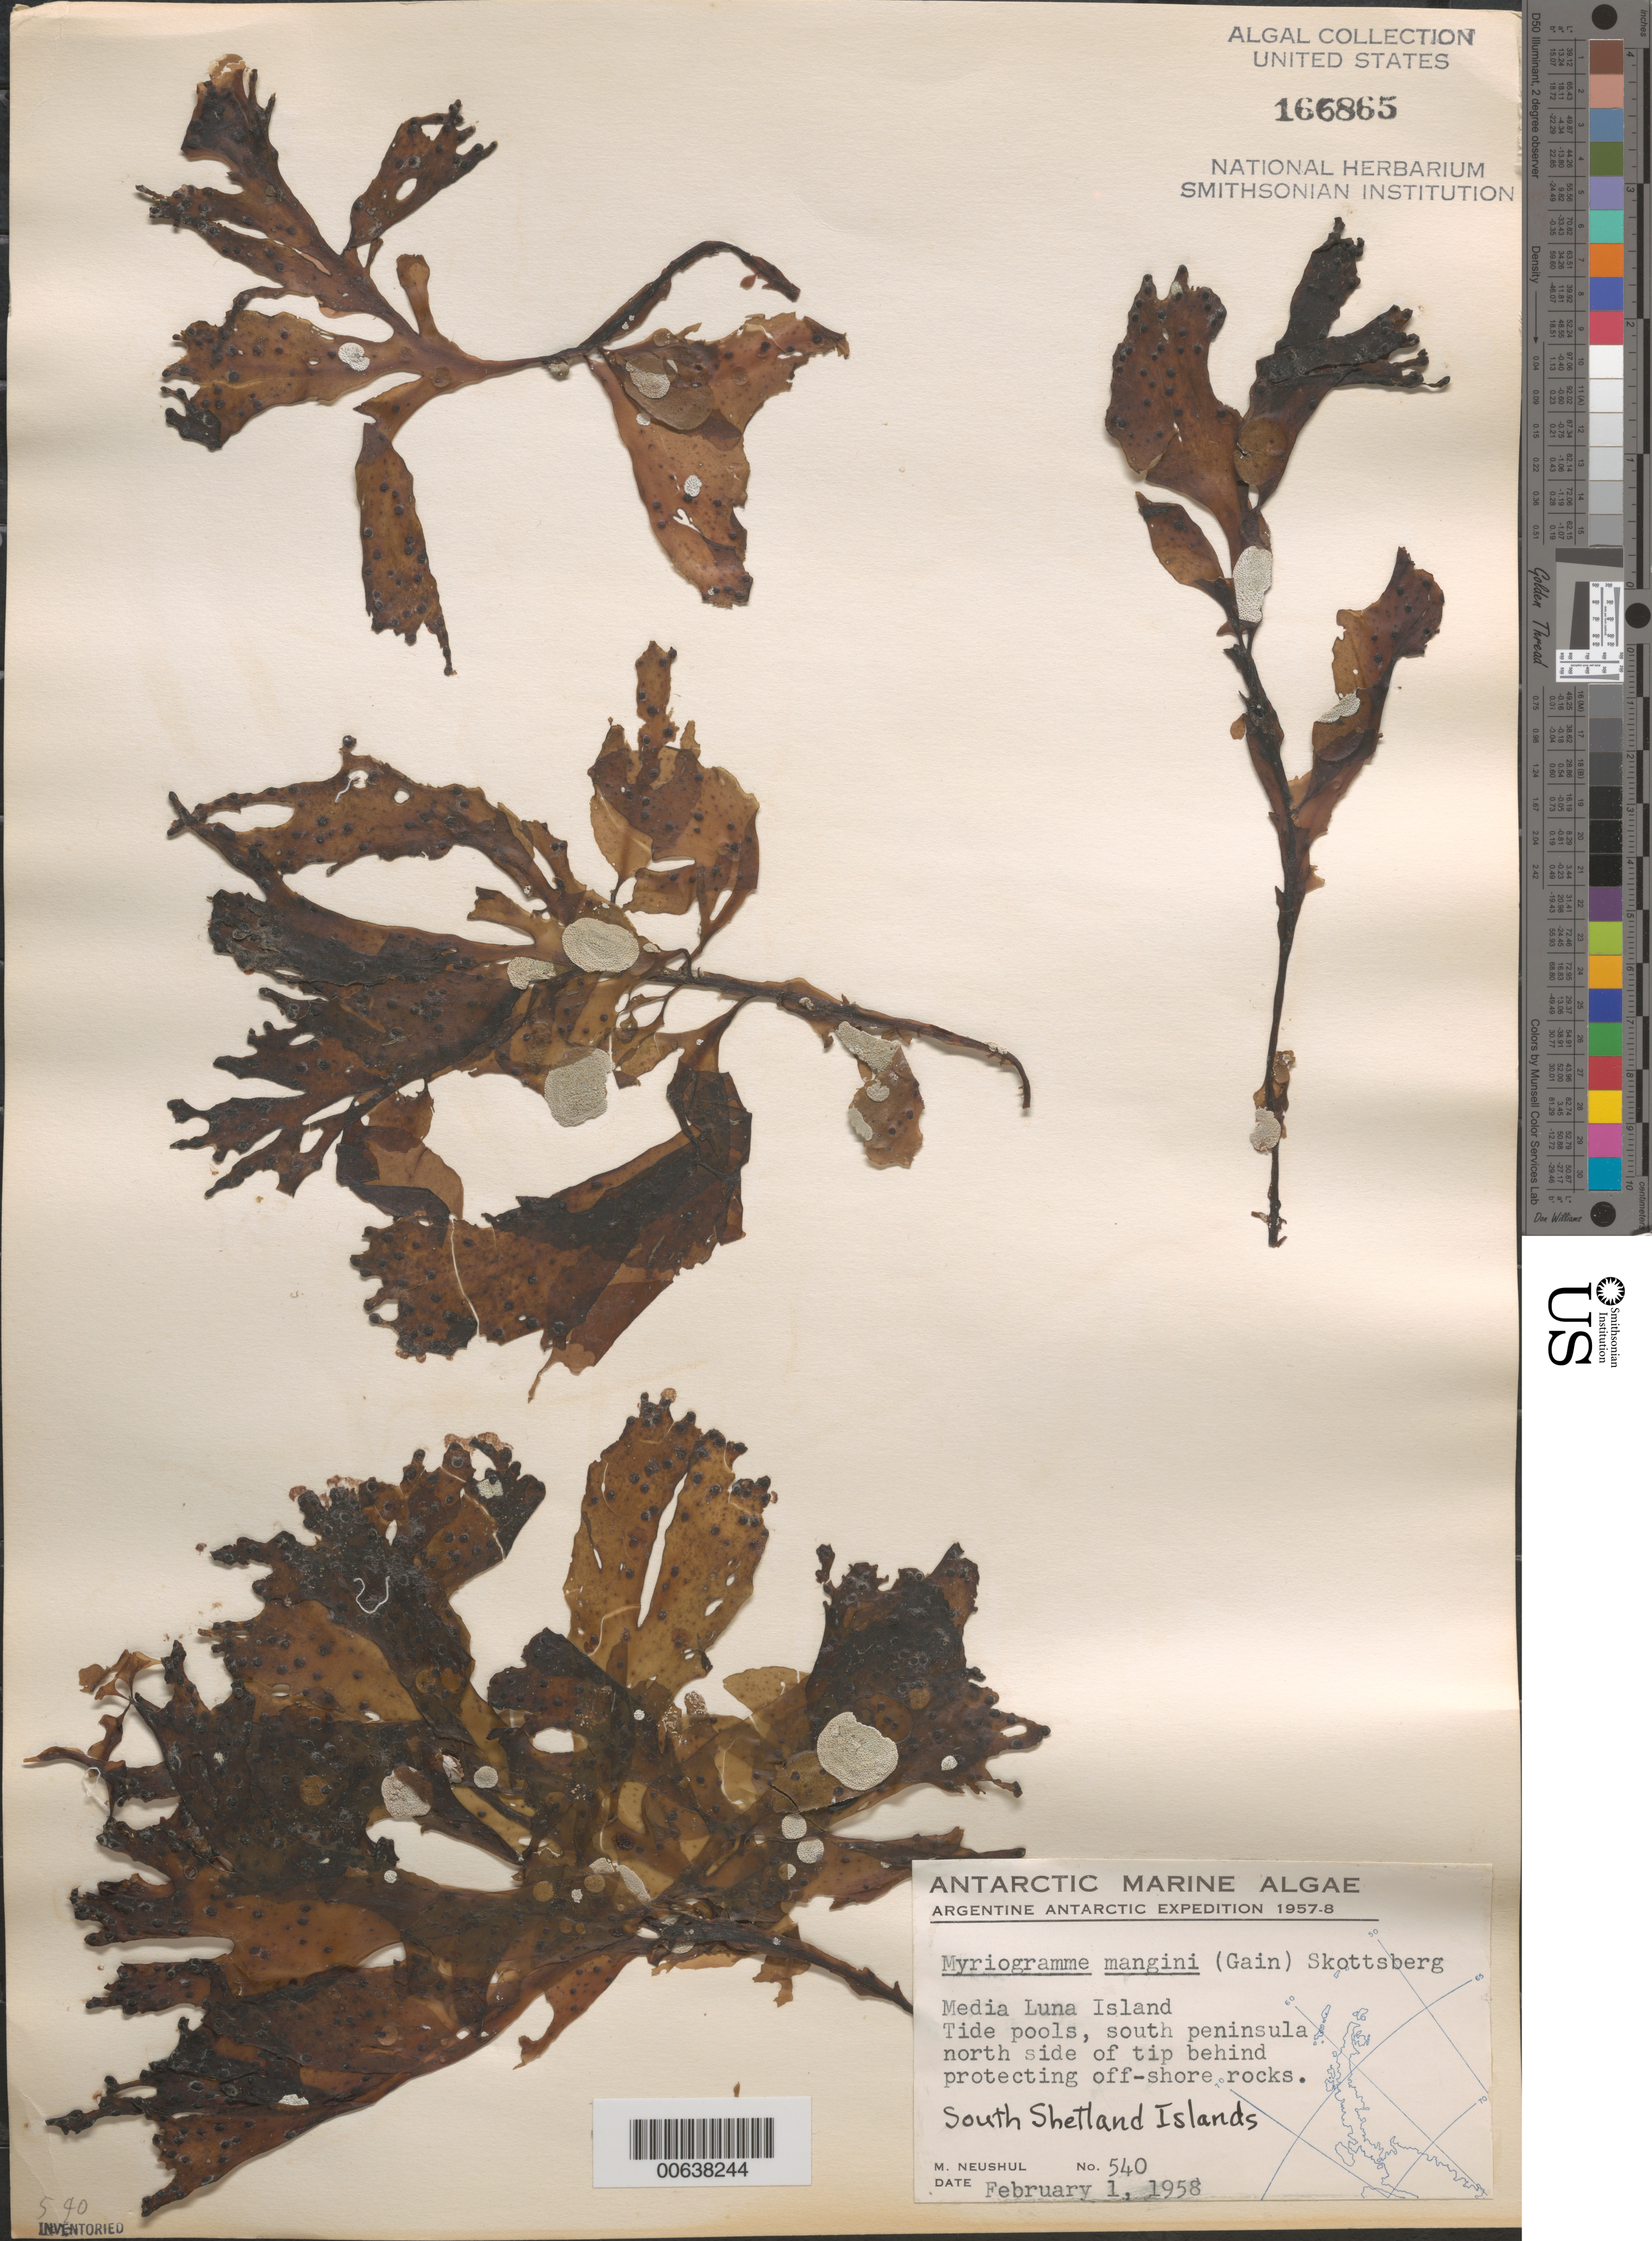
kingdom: Plantae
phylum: Rhodophyta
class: Florideophyceae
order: Ceramiales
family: Delesseriaceae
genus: Myriogramme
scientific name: Myriogramme manginii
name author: (Gain) Skottsb.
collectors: M. Neushul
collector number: Neushul 540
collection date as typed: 01 Feb 1958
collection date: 1958-02-01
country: Antarctica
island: Half Moon Island (Media Luna Island)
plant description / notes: Argentine Antarctic Expedition, 1957-1958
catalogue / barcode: US 166865